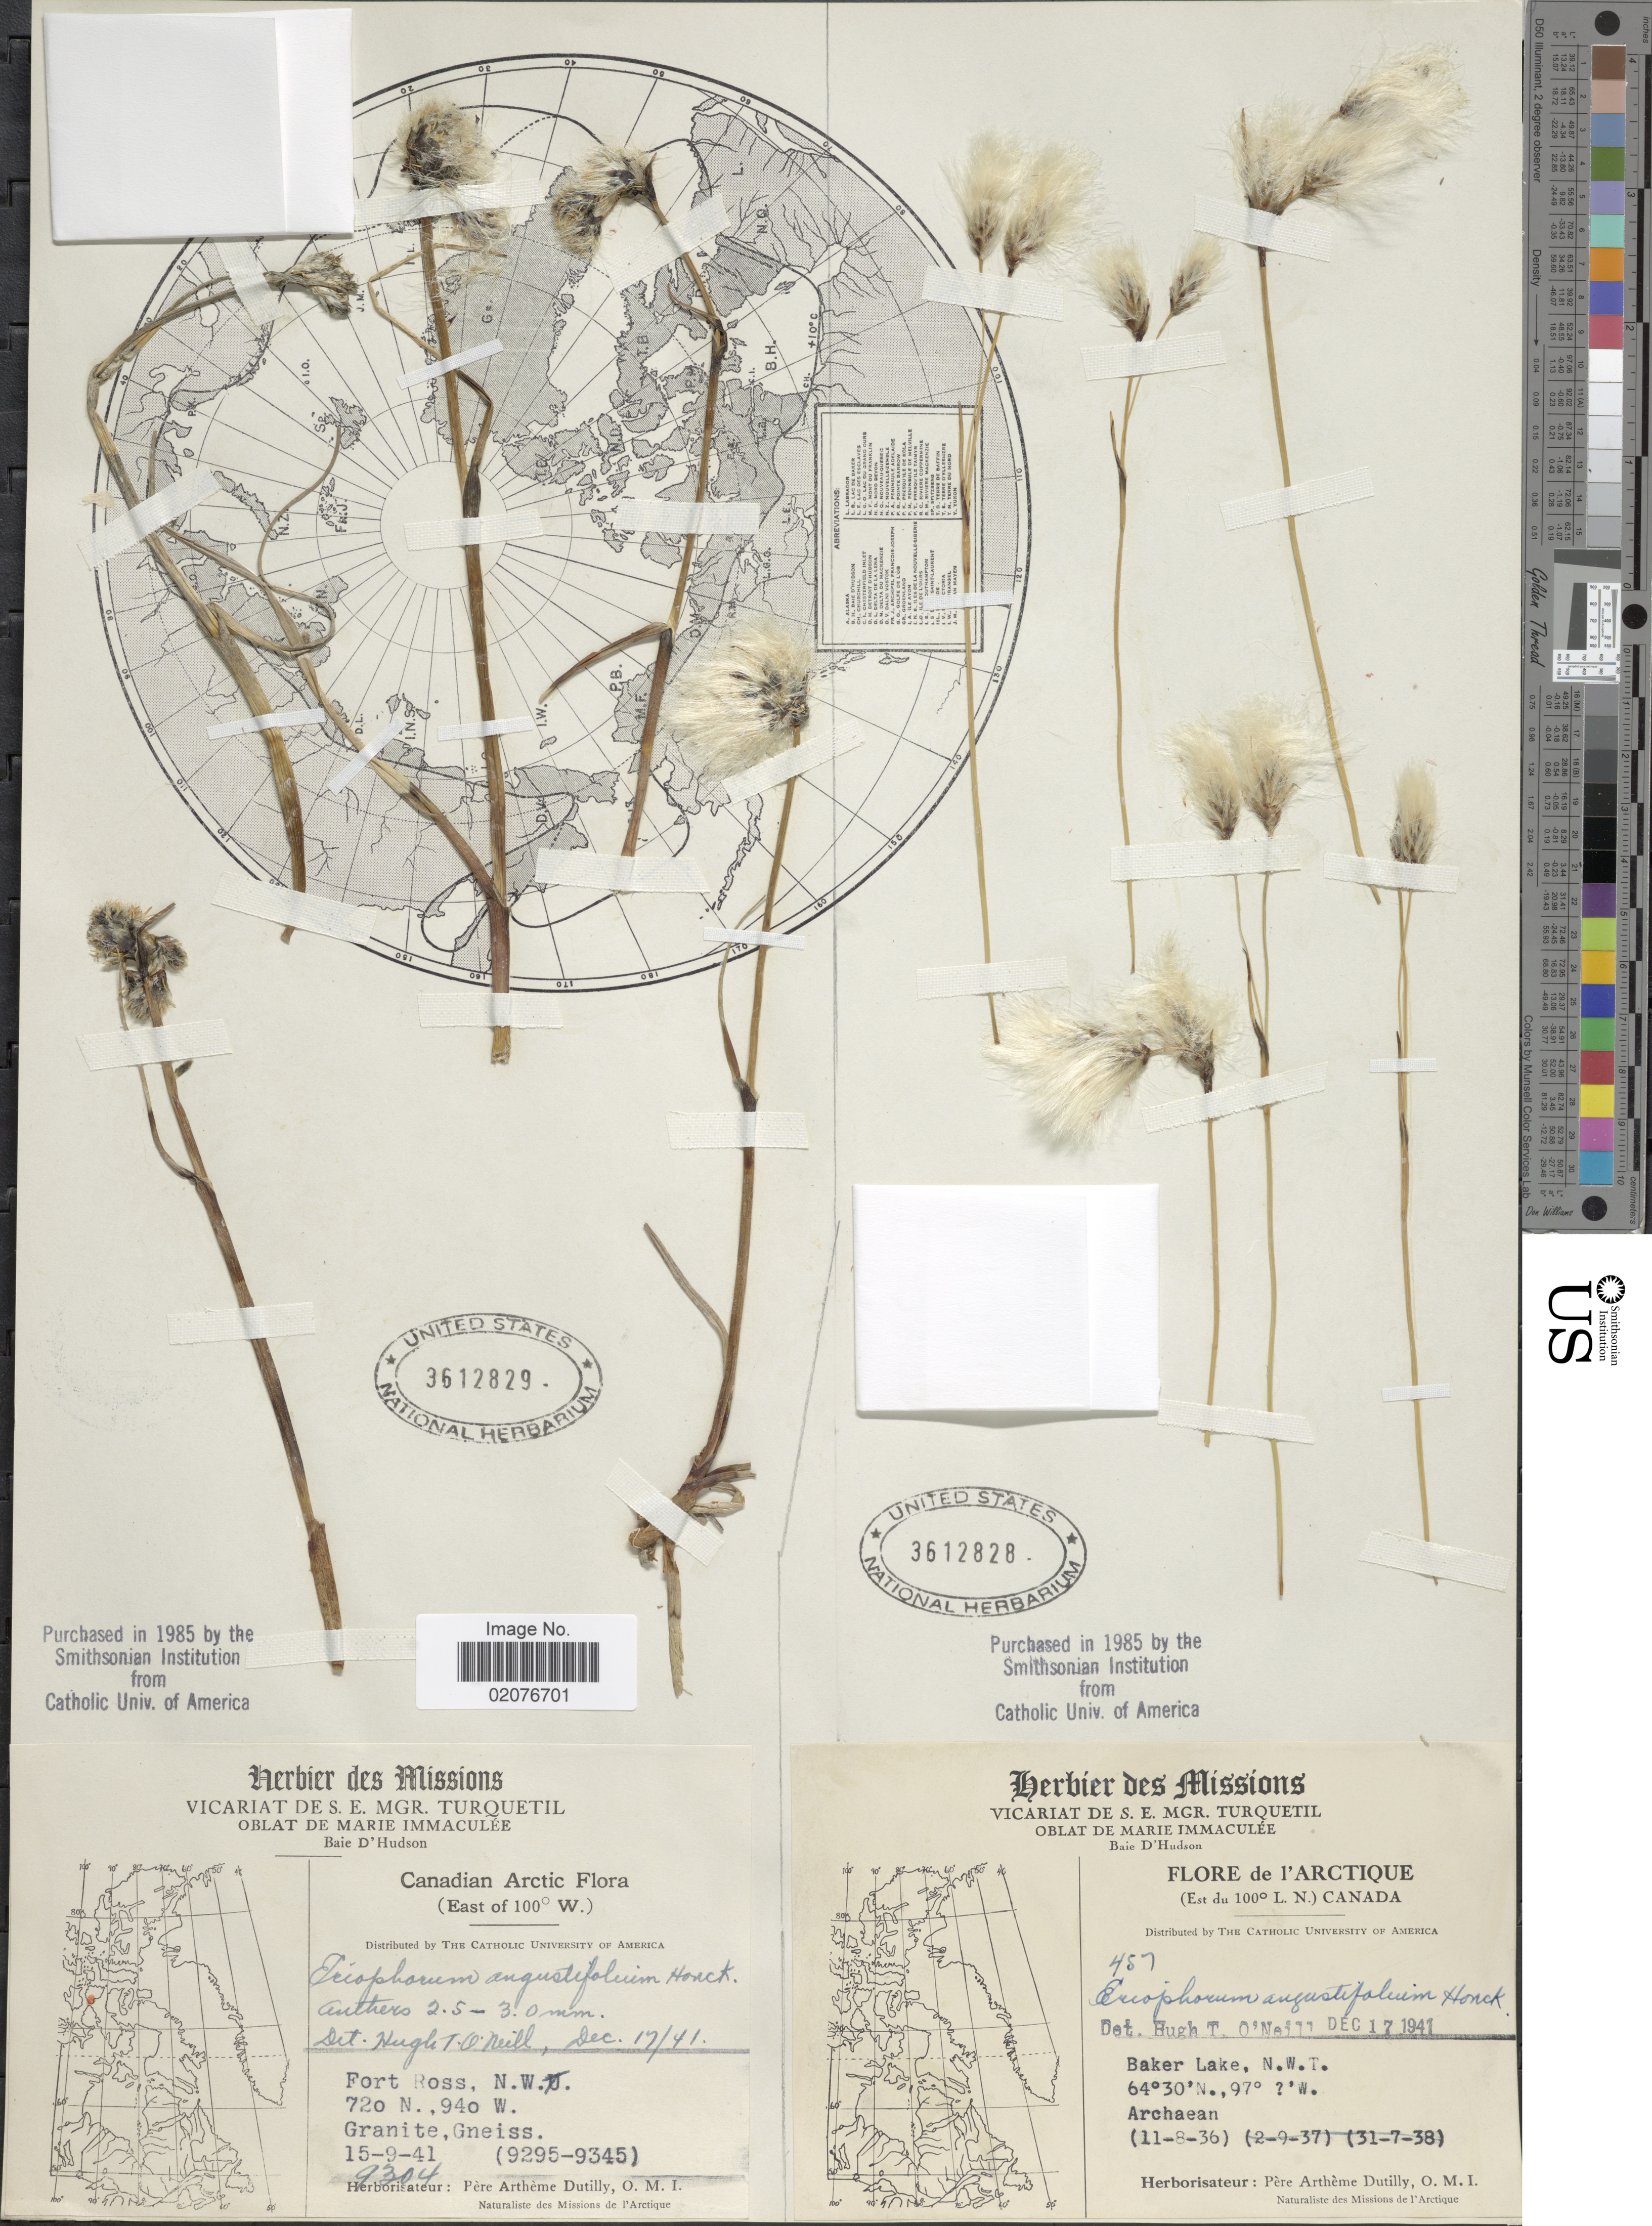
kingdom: Plantae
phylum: Tracheophyta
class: Liliopsida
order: Poales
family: Cyperaceae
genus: Eriophorum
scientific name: Eriophorum angustifolium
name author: Honck.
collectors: P. Dutilly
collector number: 9304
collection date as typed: Transcribed d/m/y: 15/9/41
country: Canada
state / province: Northwest Territories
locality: Canadian Arctic, Fort Ross, N.W. T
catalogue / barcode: US 3612829